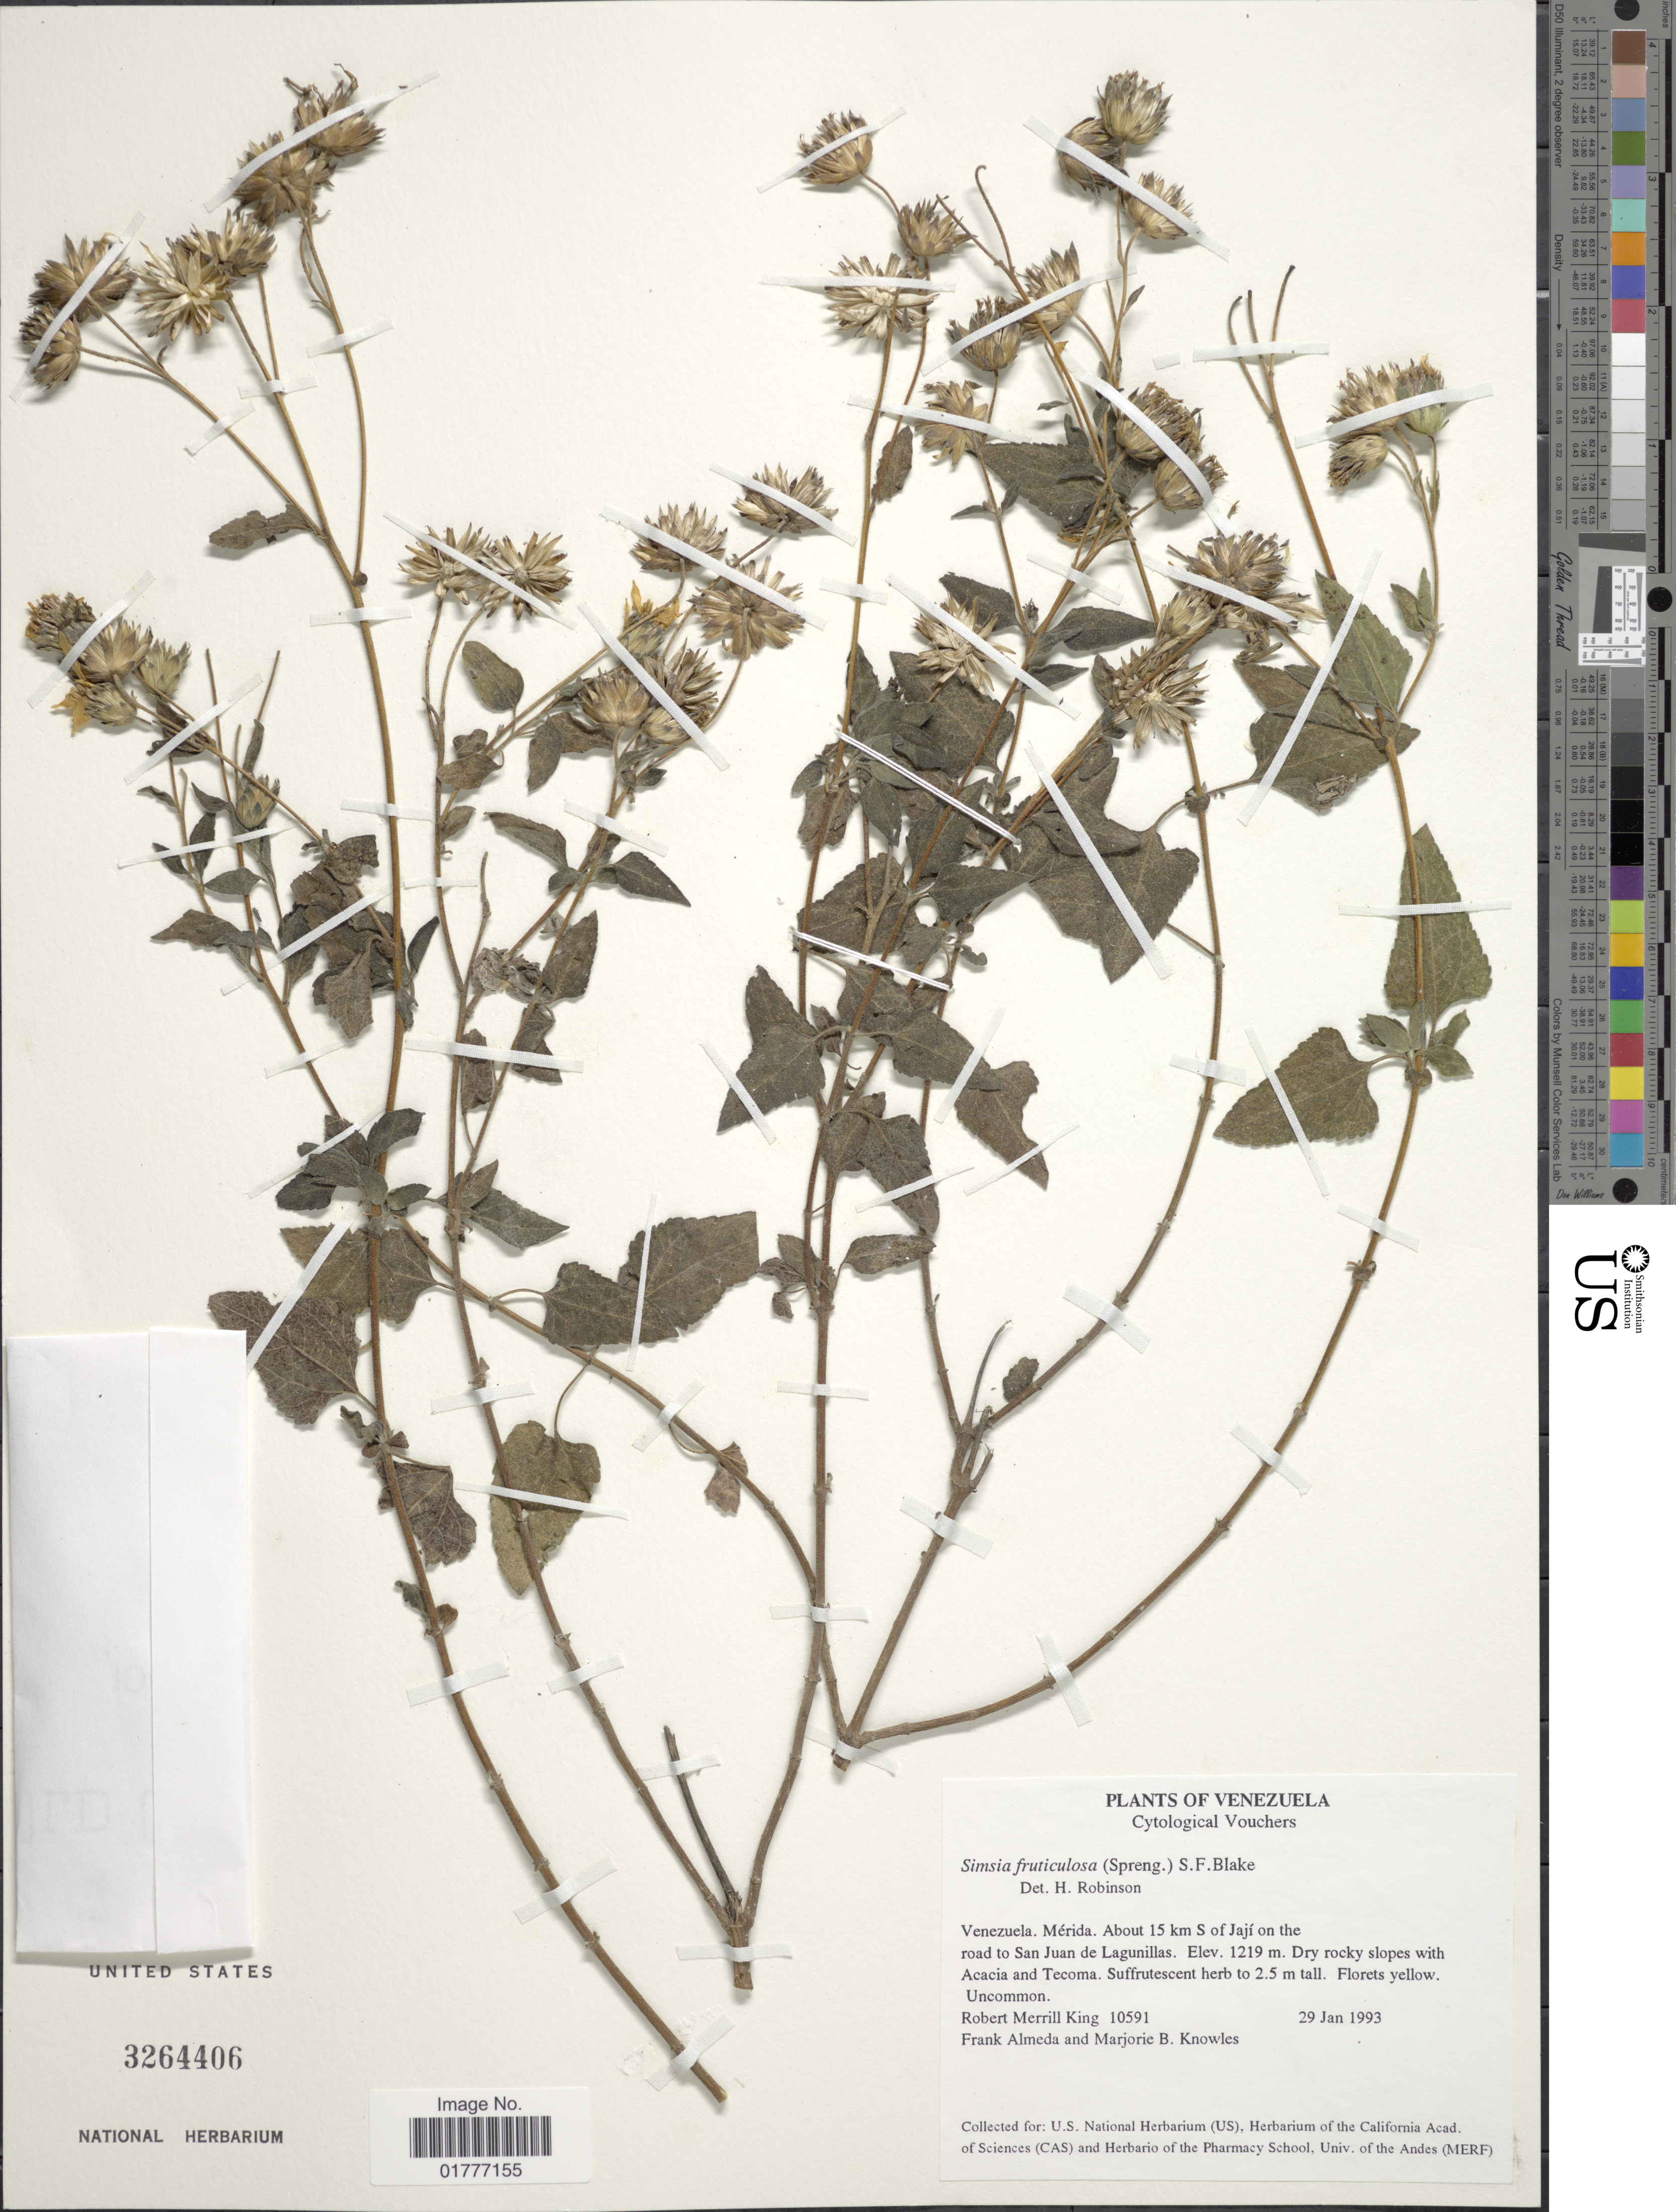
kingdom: Plantae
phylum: Tracheophyta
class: Magnoliopsida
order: Asterales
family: Asteraceae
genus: Simsia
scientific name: Simsia fruticulosa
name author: (Spreng.) S.F. Blake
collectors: R. M. King, F. Almeda & M. B. Knowles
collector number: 10591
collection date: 1993-01-29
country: Venezuela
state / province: Mérida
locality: About 15 km S of Jají on the road to San Juan de Lagunillas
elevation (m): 1219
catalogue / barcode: US 3264406